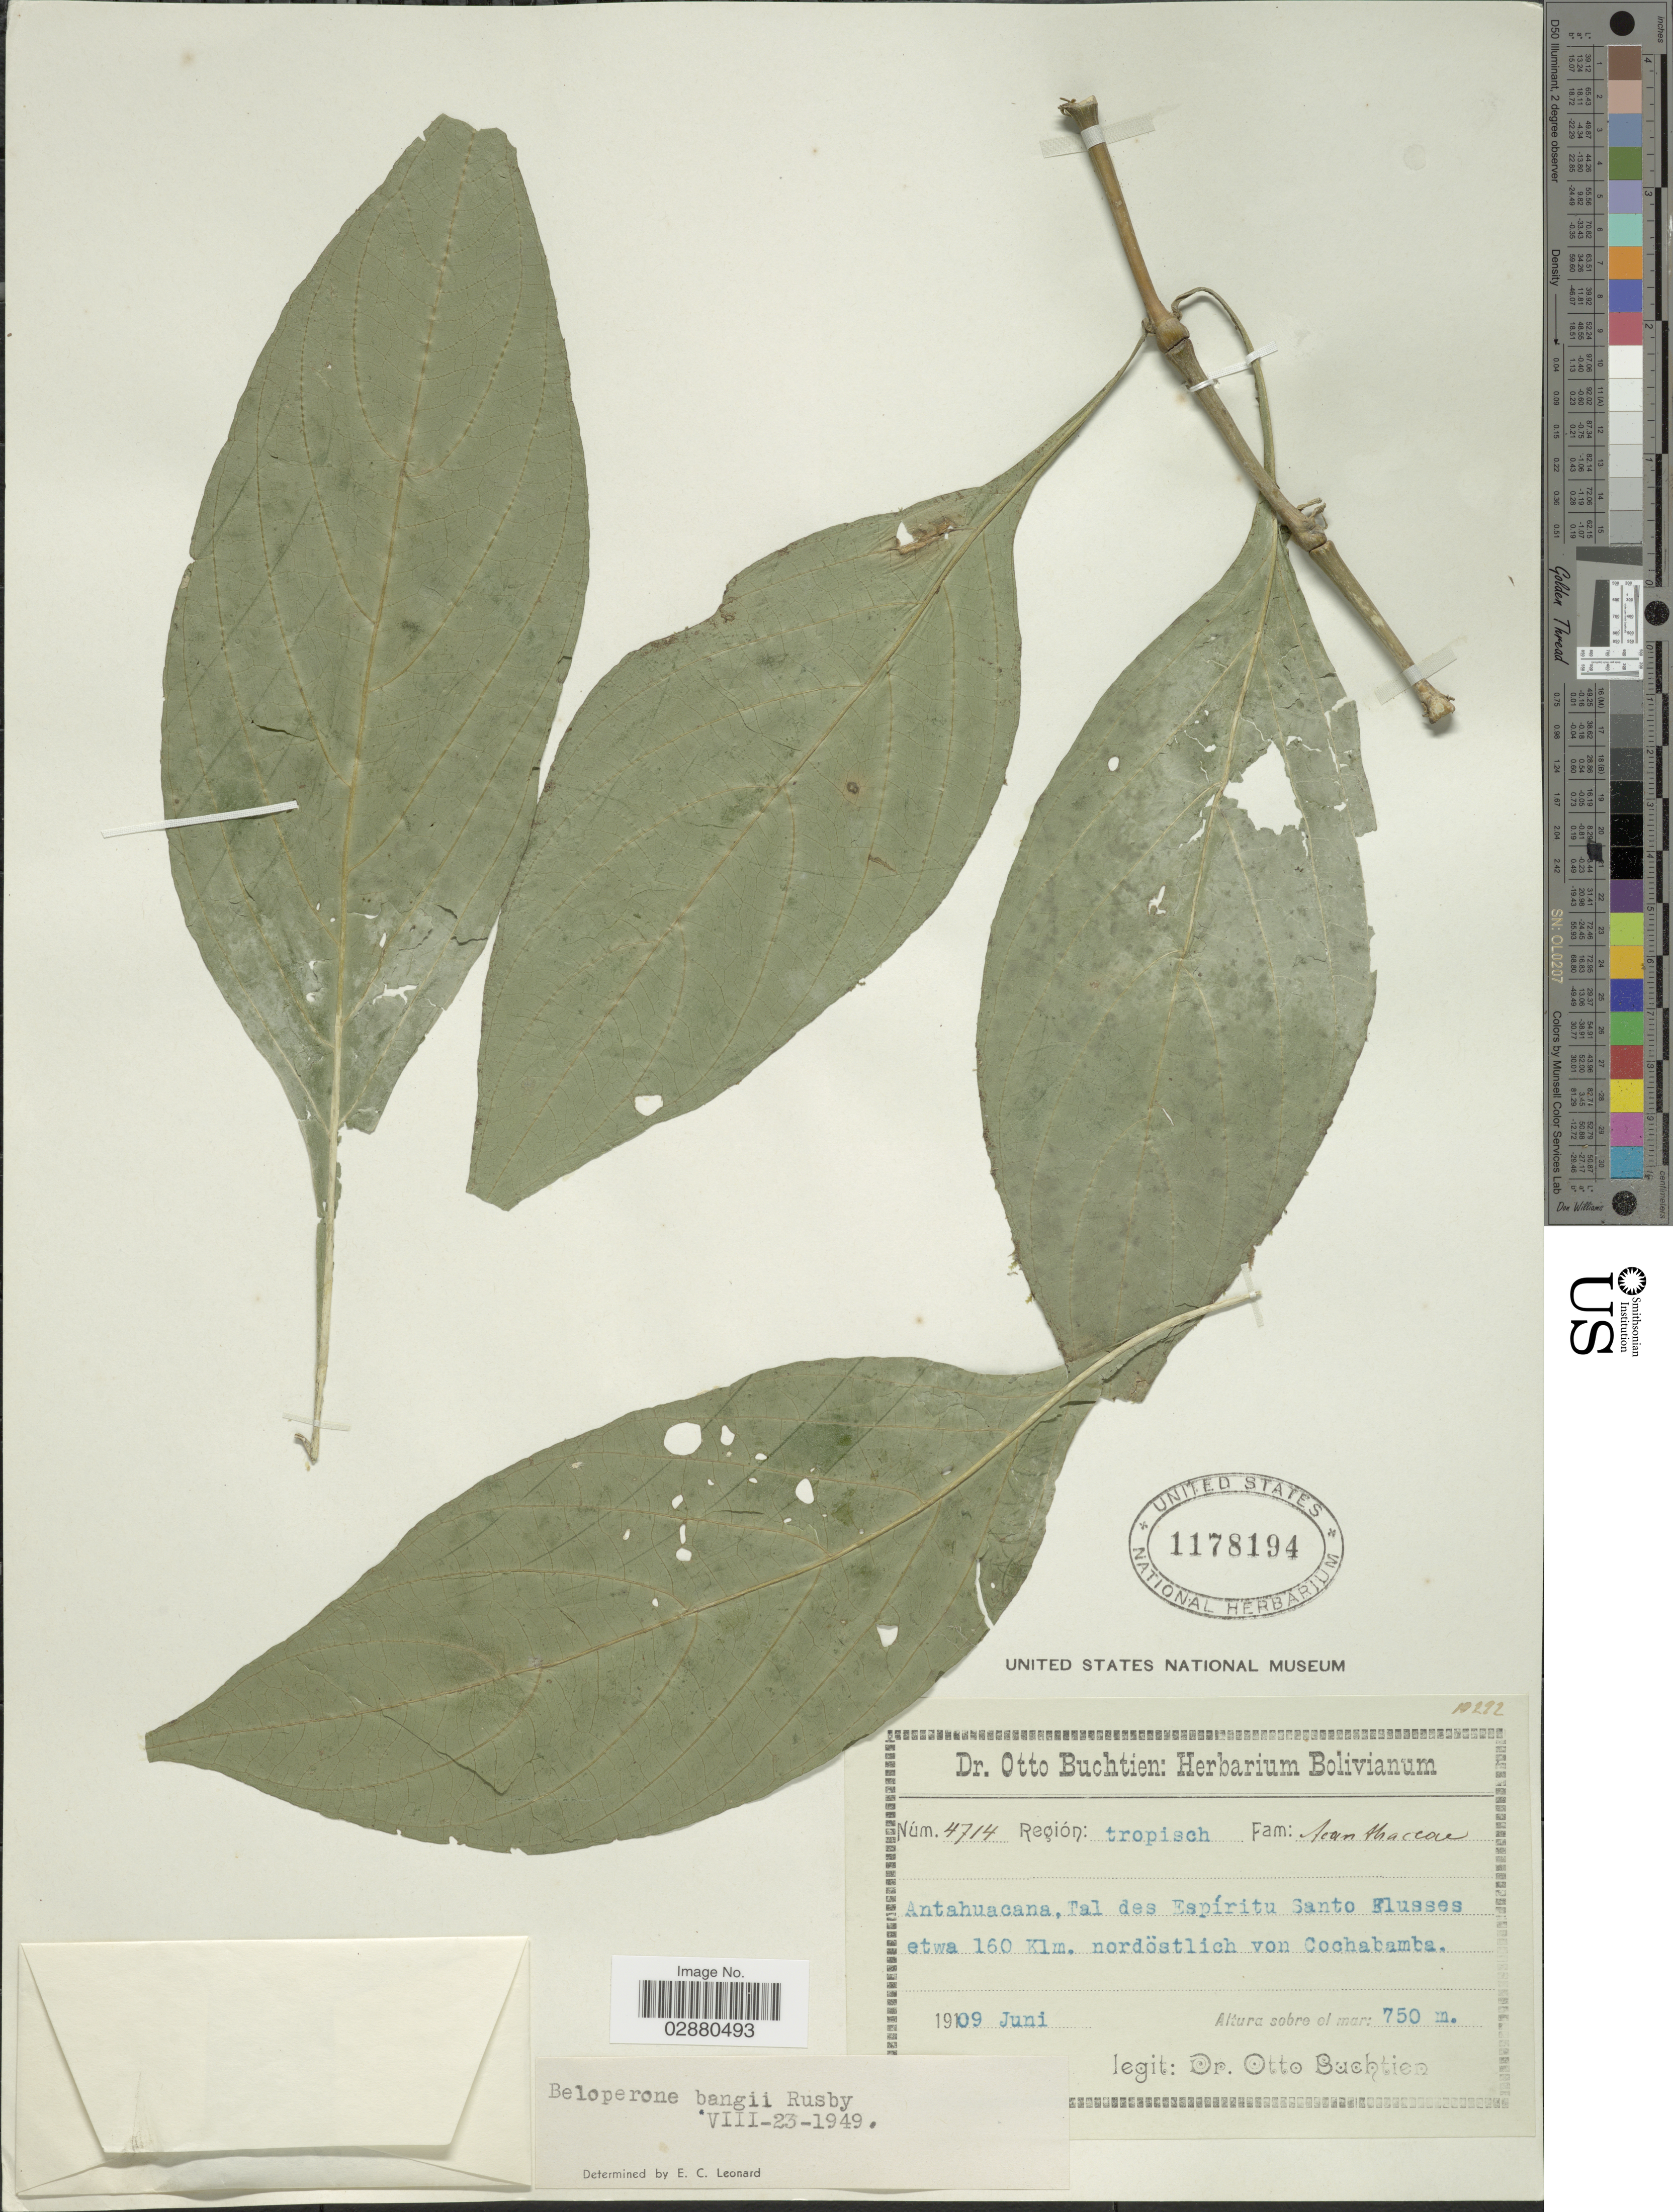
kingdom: Plantae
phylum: Tracheophyta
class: Magnoliopsida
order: Lamiales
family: Acanthaceae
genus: Justicia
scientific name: Justicia riedeliana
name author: (Nees) V.A.W. Graham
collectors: O. Buchtien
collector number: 4714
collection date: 1909-06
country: Bolivia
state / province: Cochabamba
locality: Antahuacana. Tal des Espíritu Santo Flusses etwa 160 Klm. nordöstlich von Cochabamba.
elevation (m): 750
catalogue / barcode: US 1178194